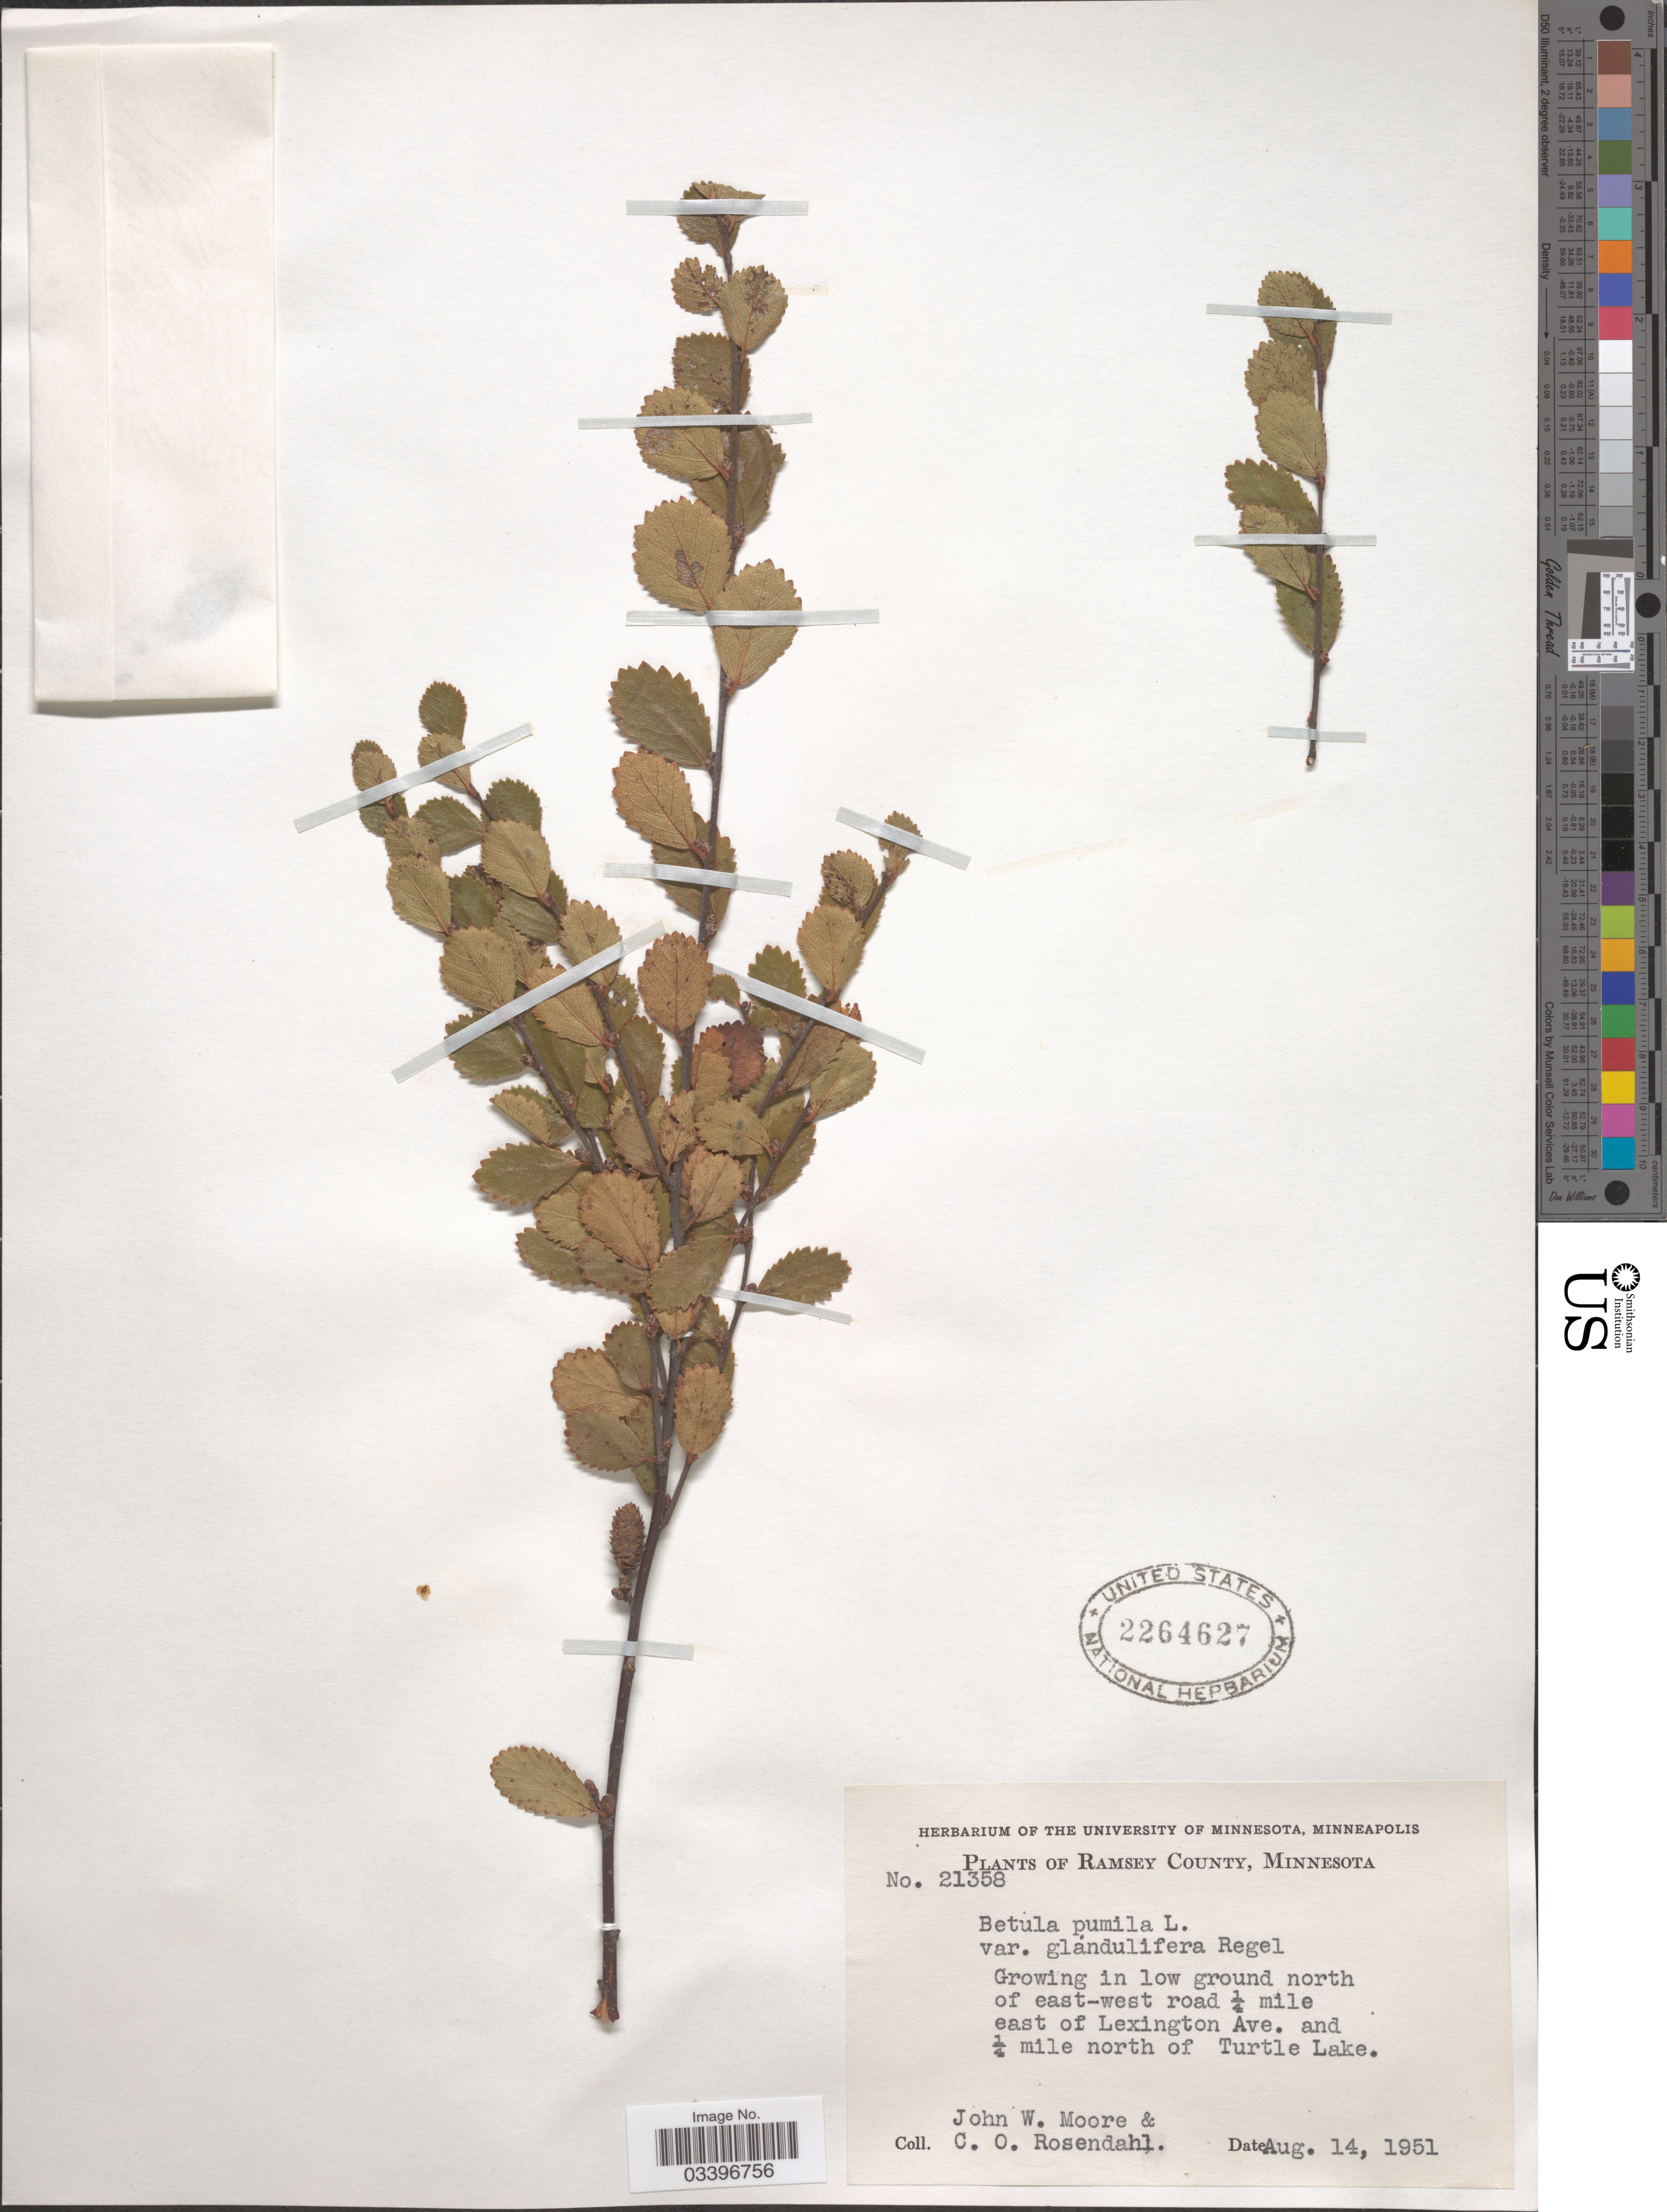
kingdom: Plantae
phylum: Tracheophyta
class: Magnoliopsida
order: Fagales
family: Betulaceae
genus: Betula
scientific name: Betula pumila var. glandulifera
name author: Regel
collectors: J. Moore & C. O. Rosendahl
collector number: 21358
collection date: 1951-08-14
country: United States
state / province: Minnesota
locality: Ramsey County. Growing in low ground north of east-west road ¼ mile east of Lexington Ave. and ¼ mile north of Turtle Lake.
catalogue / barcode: US 2264627